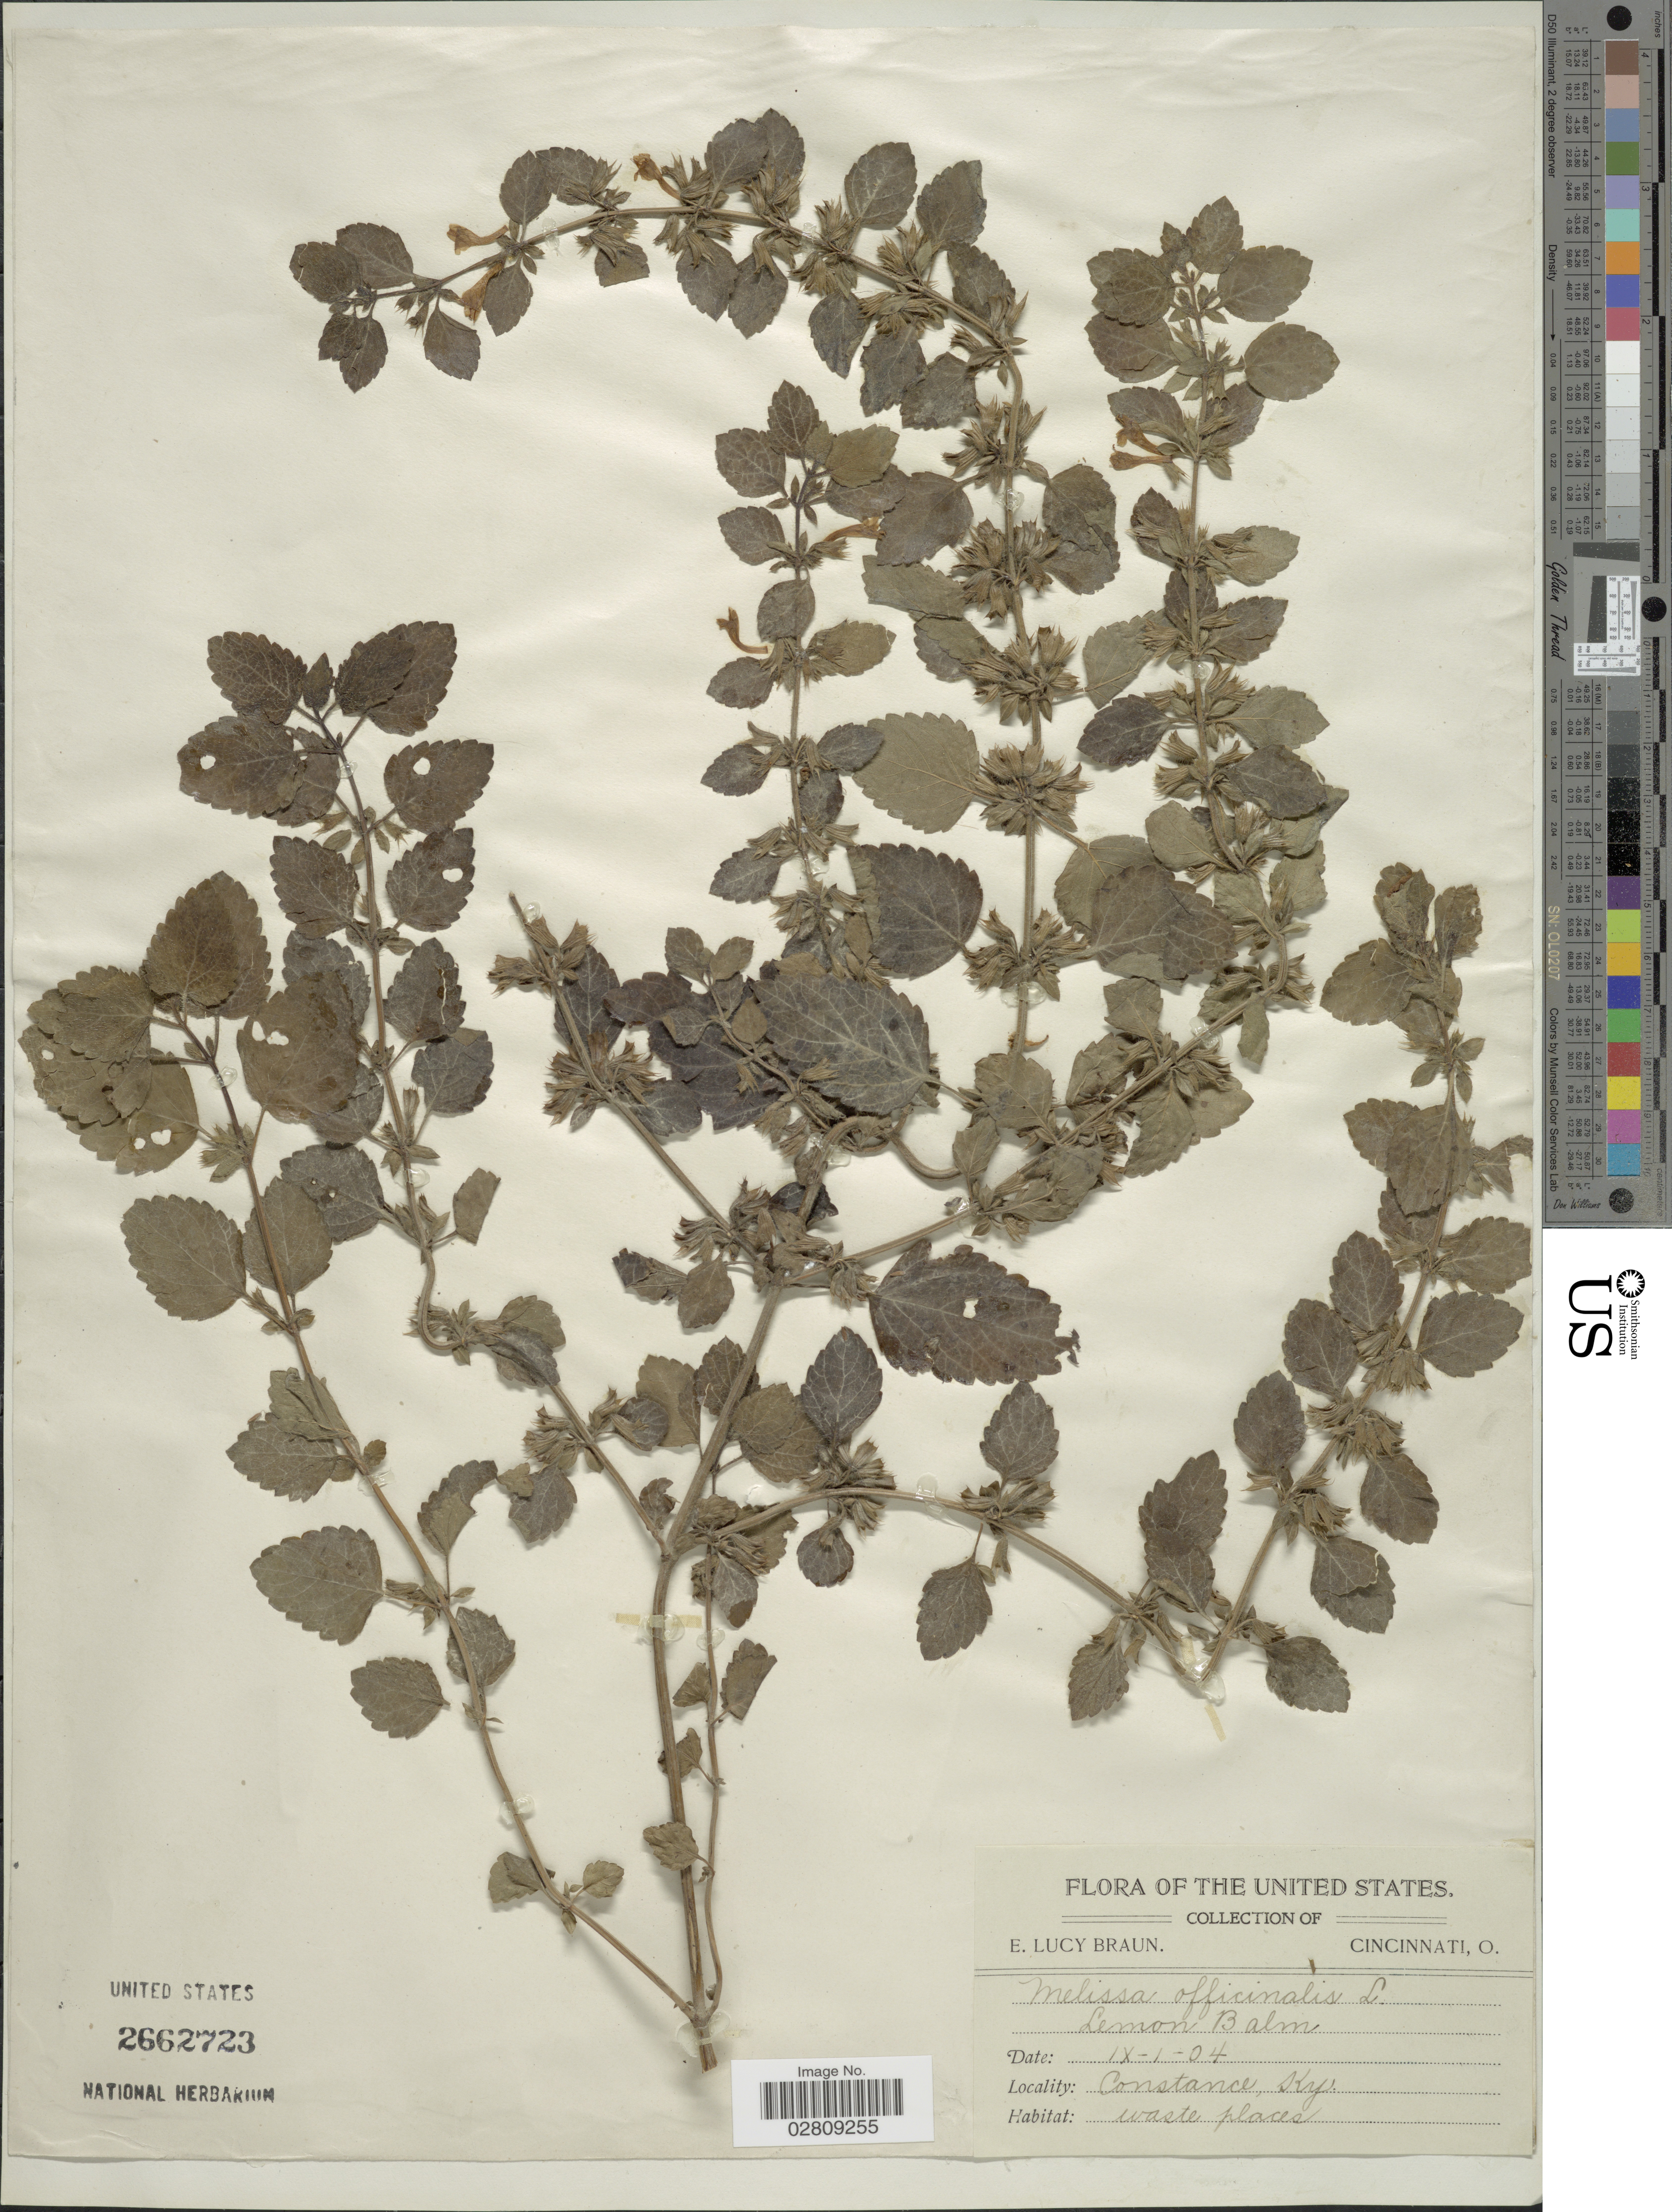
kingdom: Plantae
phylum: Tracheophyta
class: Magnoliopsida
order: Lamiales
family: Lamiaceae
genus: Melissa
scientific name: Melissa officinalis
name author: L.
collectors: E. L. Braun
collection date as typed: Transcribed d/m/y: 1/9/4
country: United States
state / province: Kentucky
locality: Constance.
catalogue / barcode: US 2662723